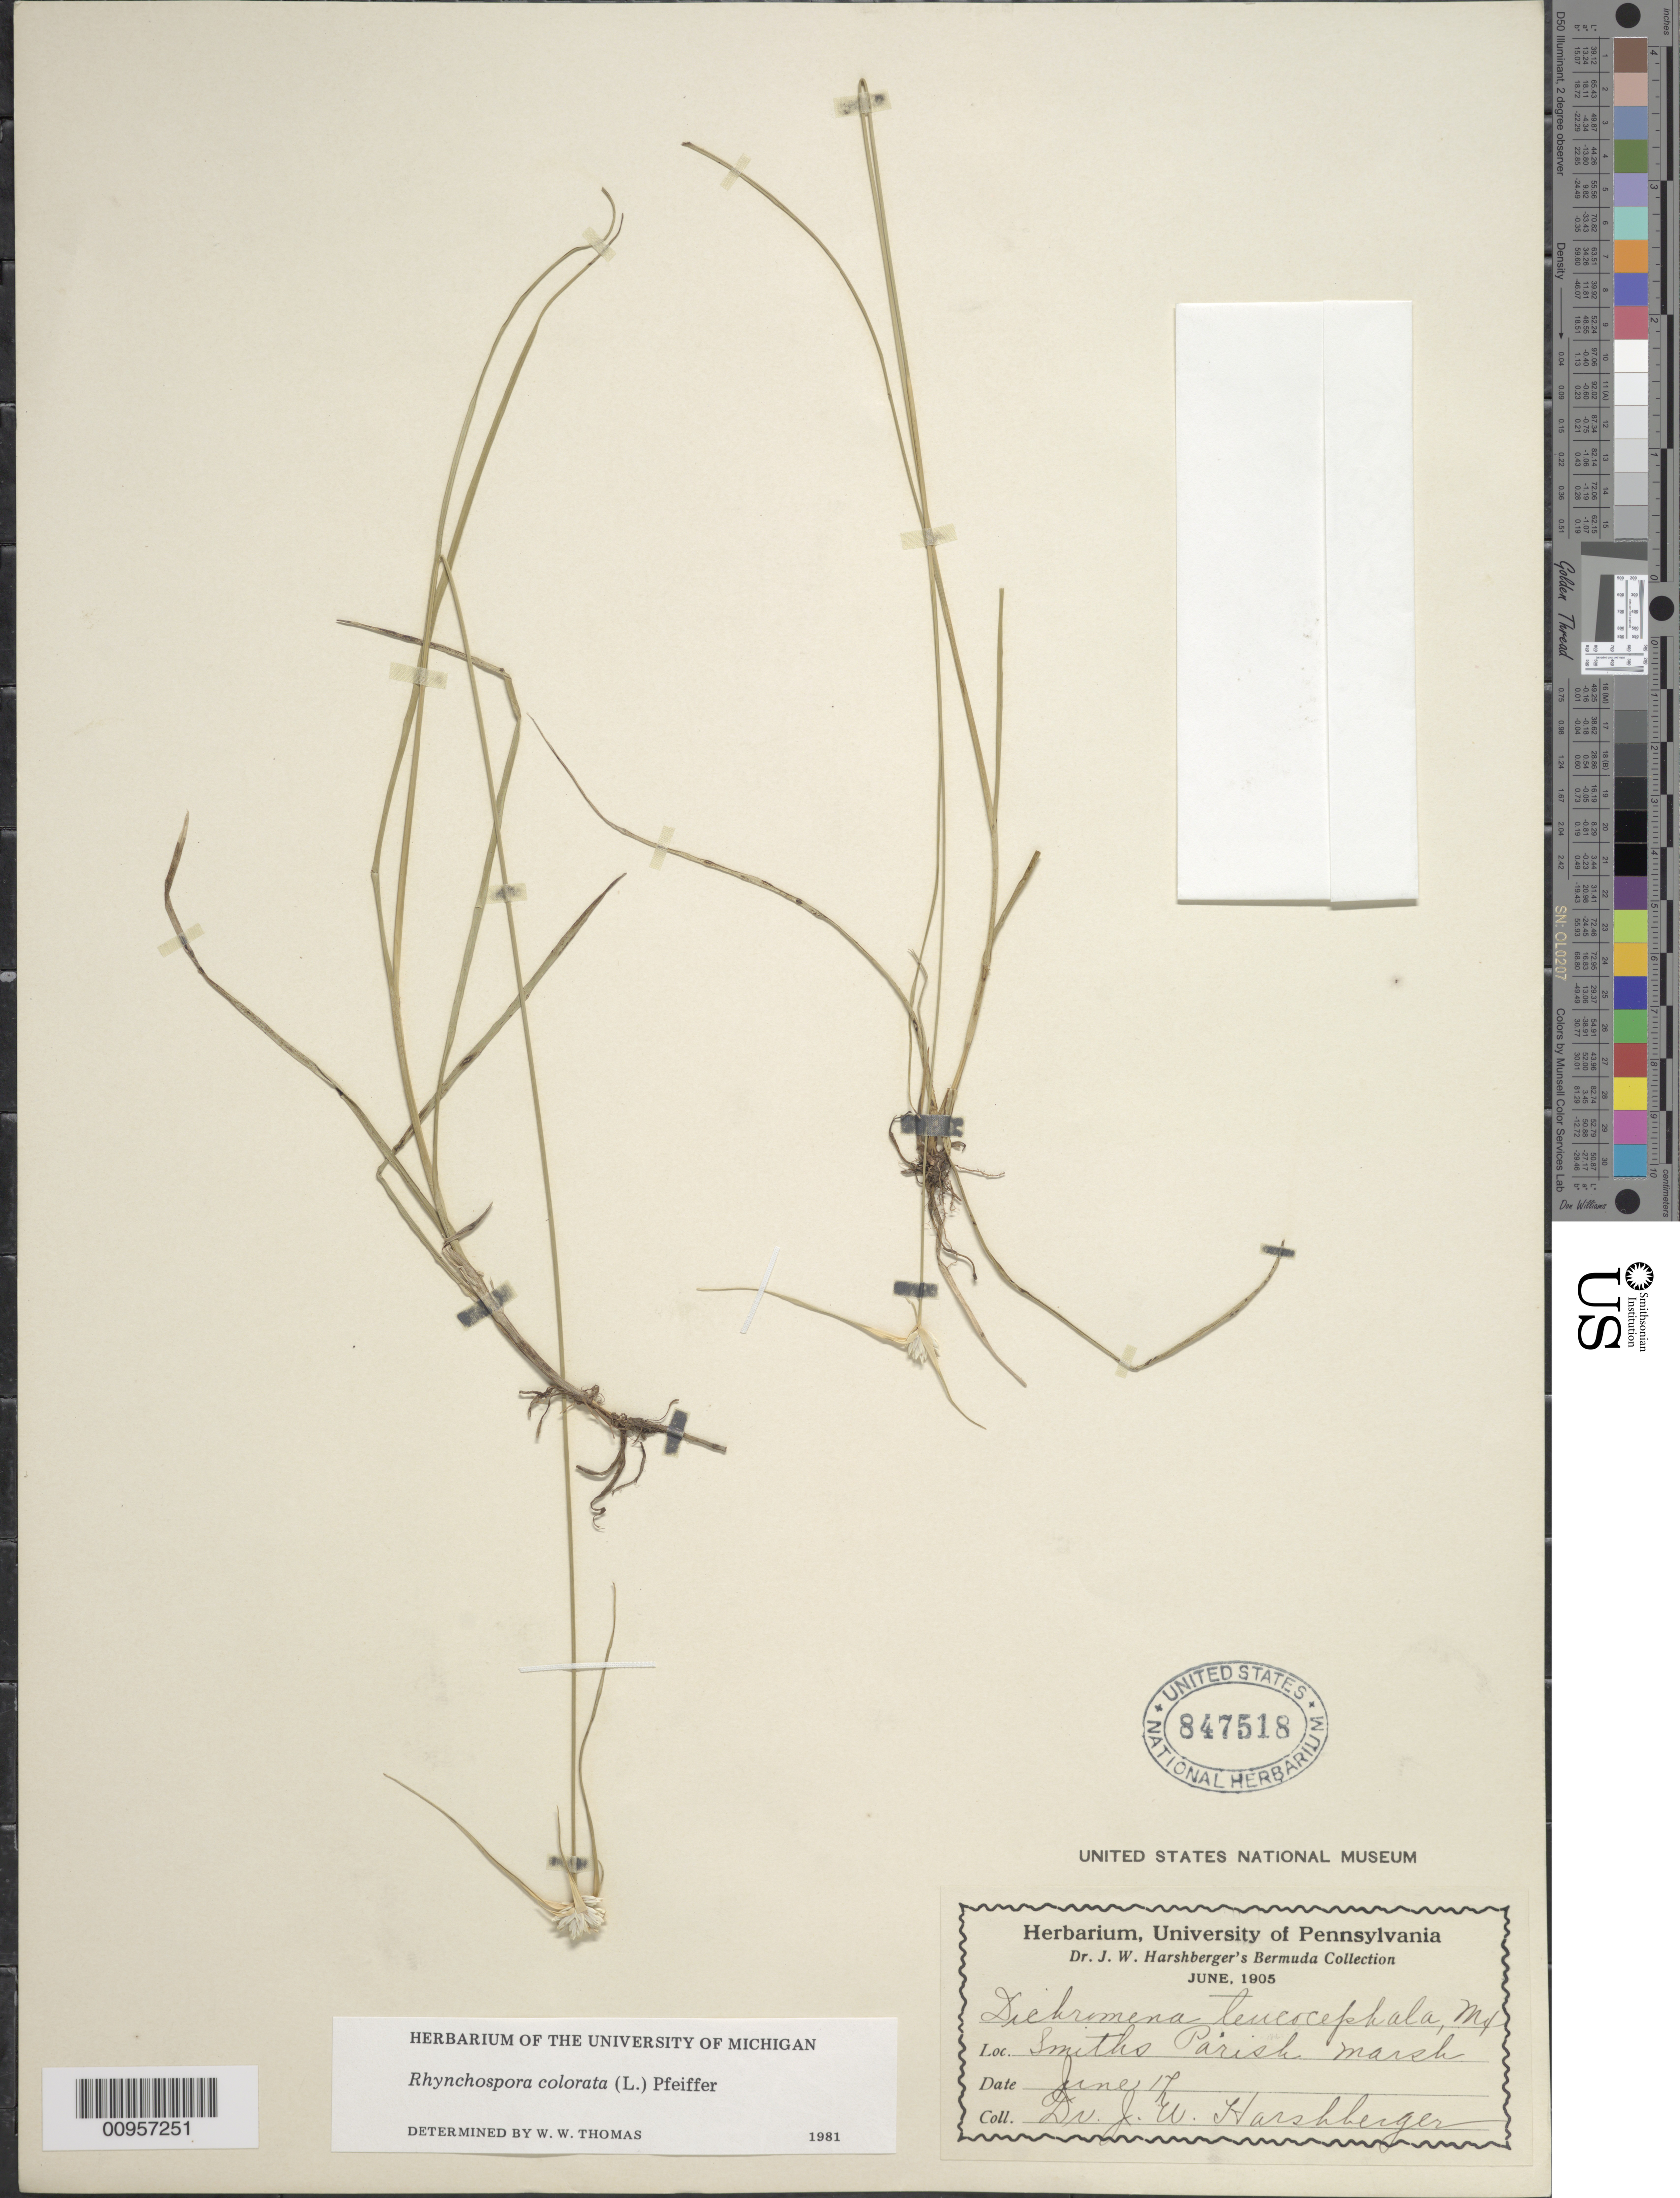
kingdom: Plantae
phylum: Tracheophyta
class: Liliopsida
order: Poales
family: Cyperaceae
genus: Rhynchospora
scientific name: Rhynchospora colorata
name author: (L.) H. Pfeiff.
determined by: Thomas, W. W., (NY), New York Botanical Garden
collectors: J. W. Harshberger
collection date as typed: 17 Jun 1905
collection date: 1905-06-17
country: Bermuda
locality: Smiths Parish Marsh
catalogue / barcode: US 847518